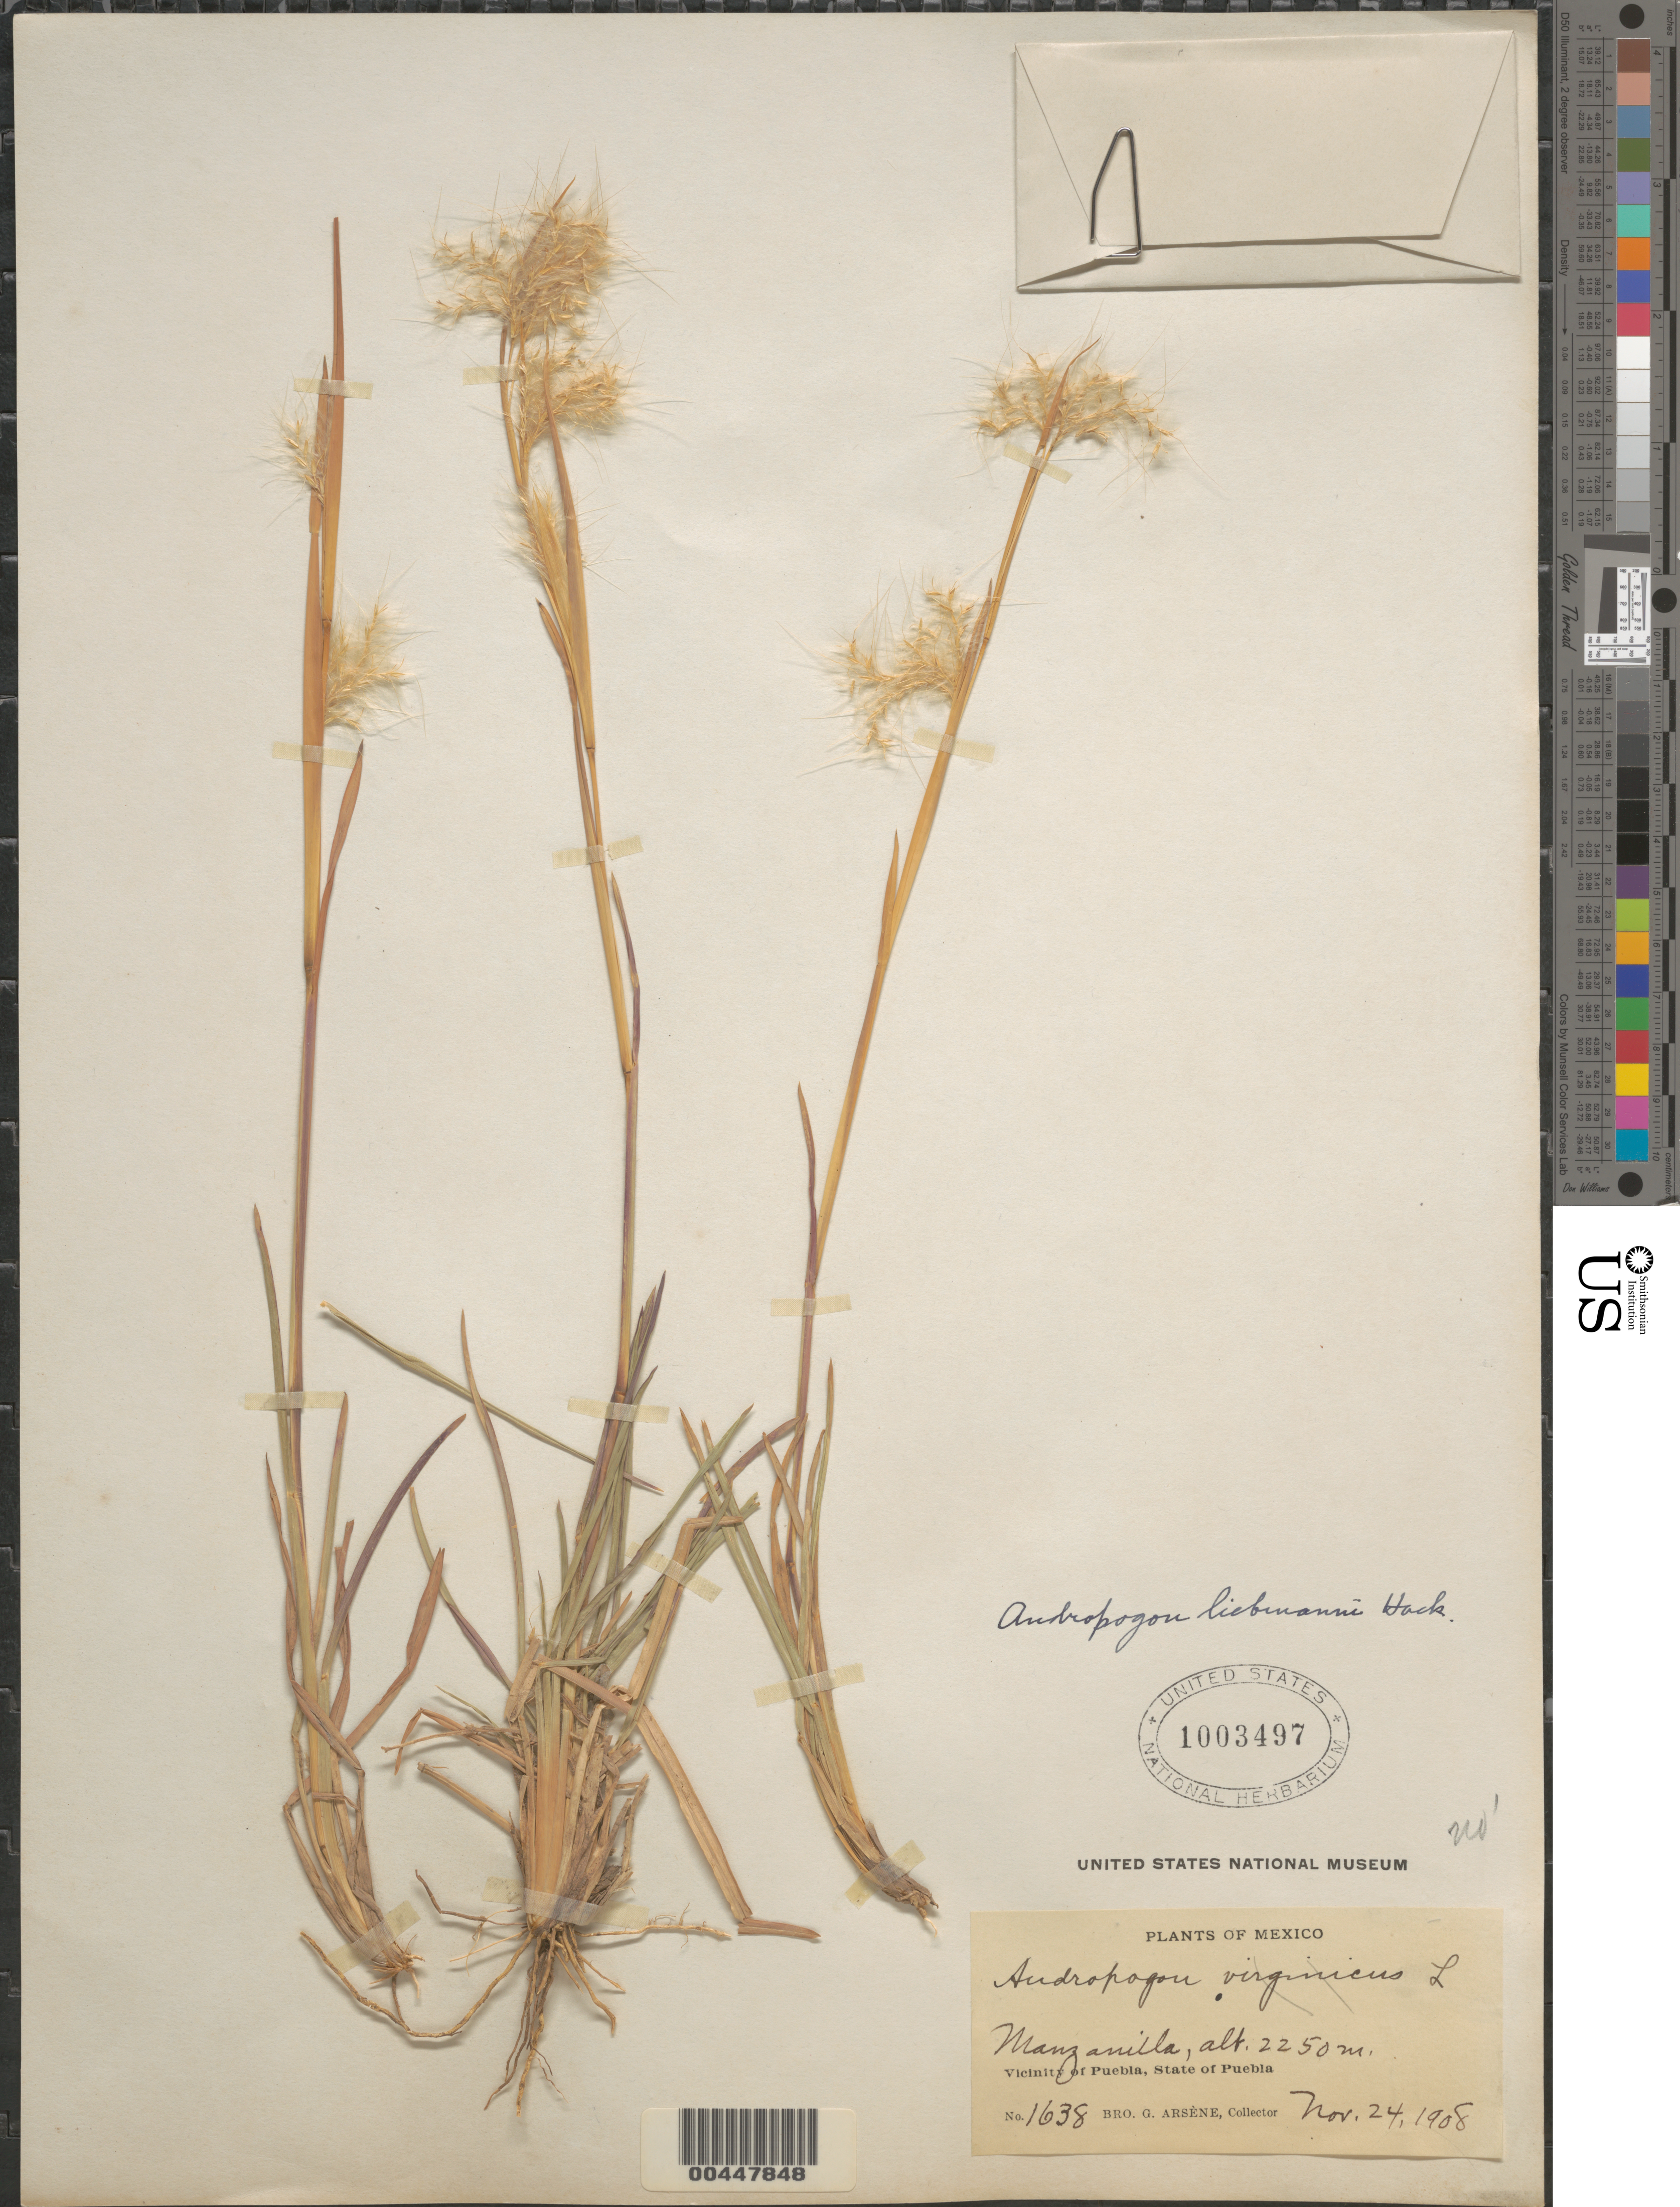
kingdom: Plantae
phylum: Tracheophyta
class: Liliopsida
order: Poales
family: Poaceae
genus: Andropogon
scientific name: Andropogon liebmannii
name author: Hack.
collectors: Bro. G. Arsène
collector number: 1638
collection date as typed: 24 Nov 1908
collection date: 1908-11-24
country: Mexico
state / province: Puebla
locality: Vicinity of Puebla, Manzanilla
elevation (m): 2250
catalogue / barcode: US 1003497